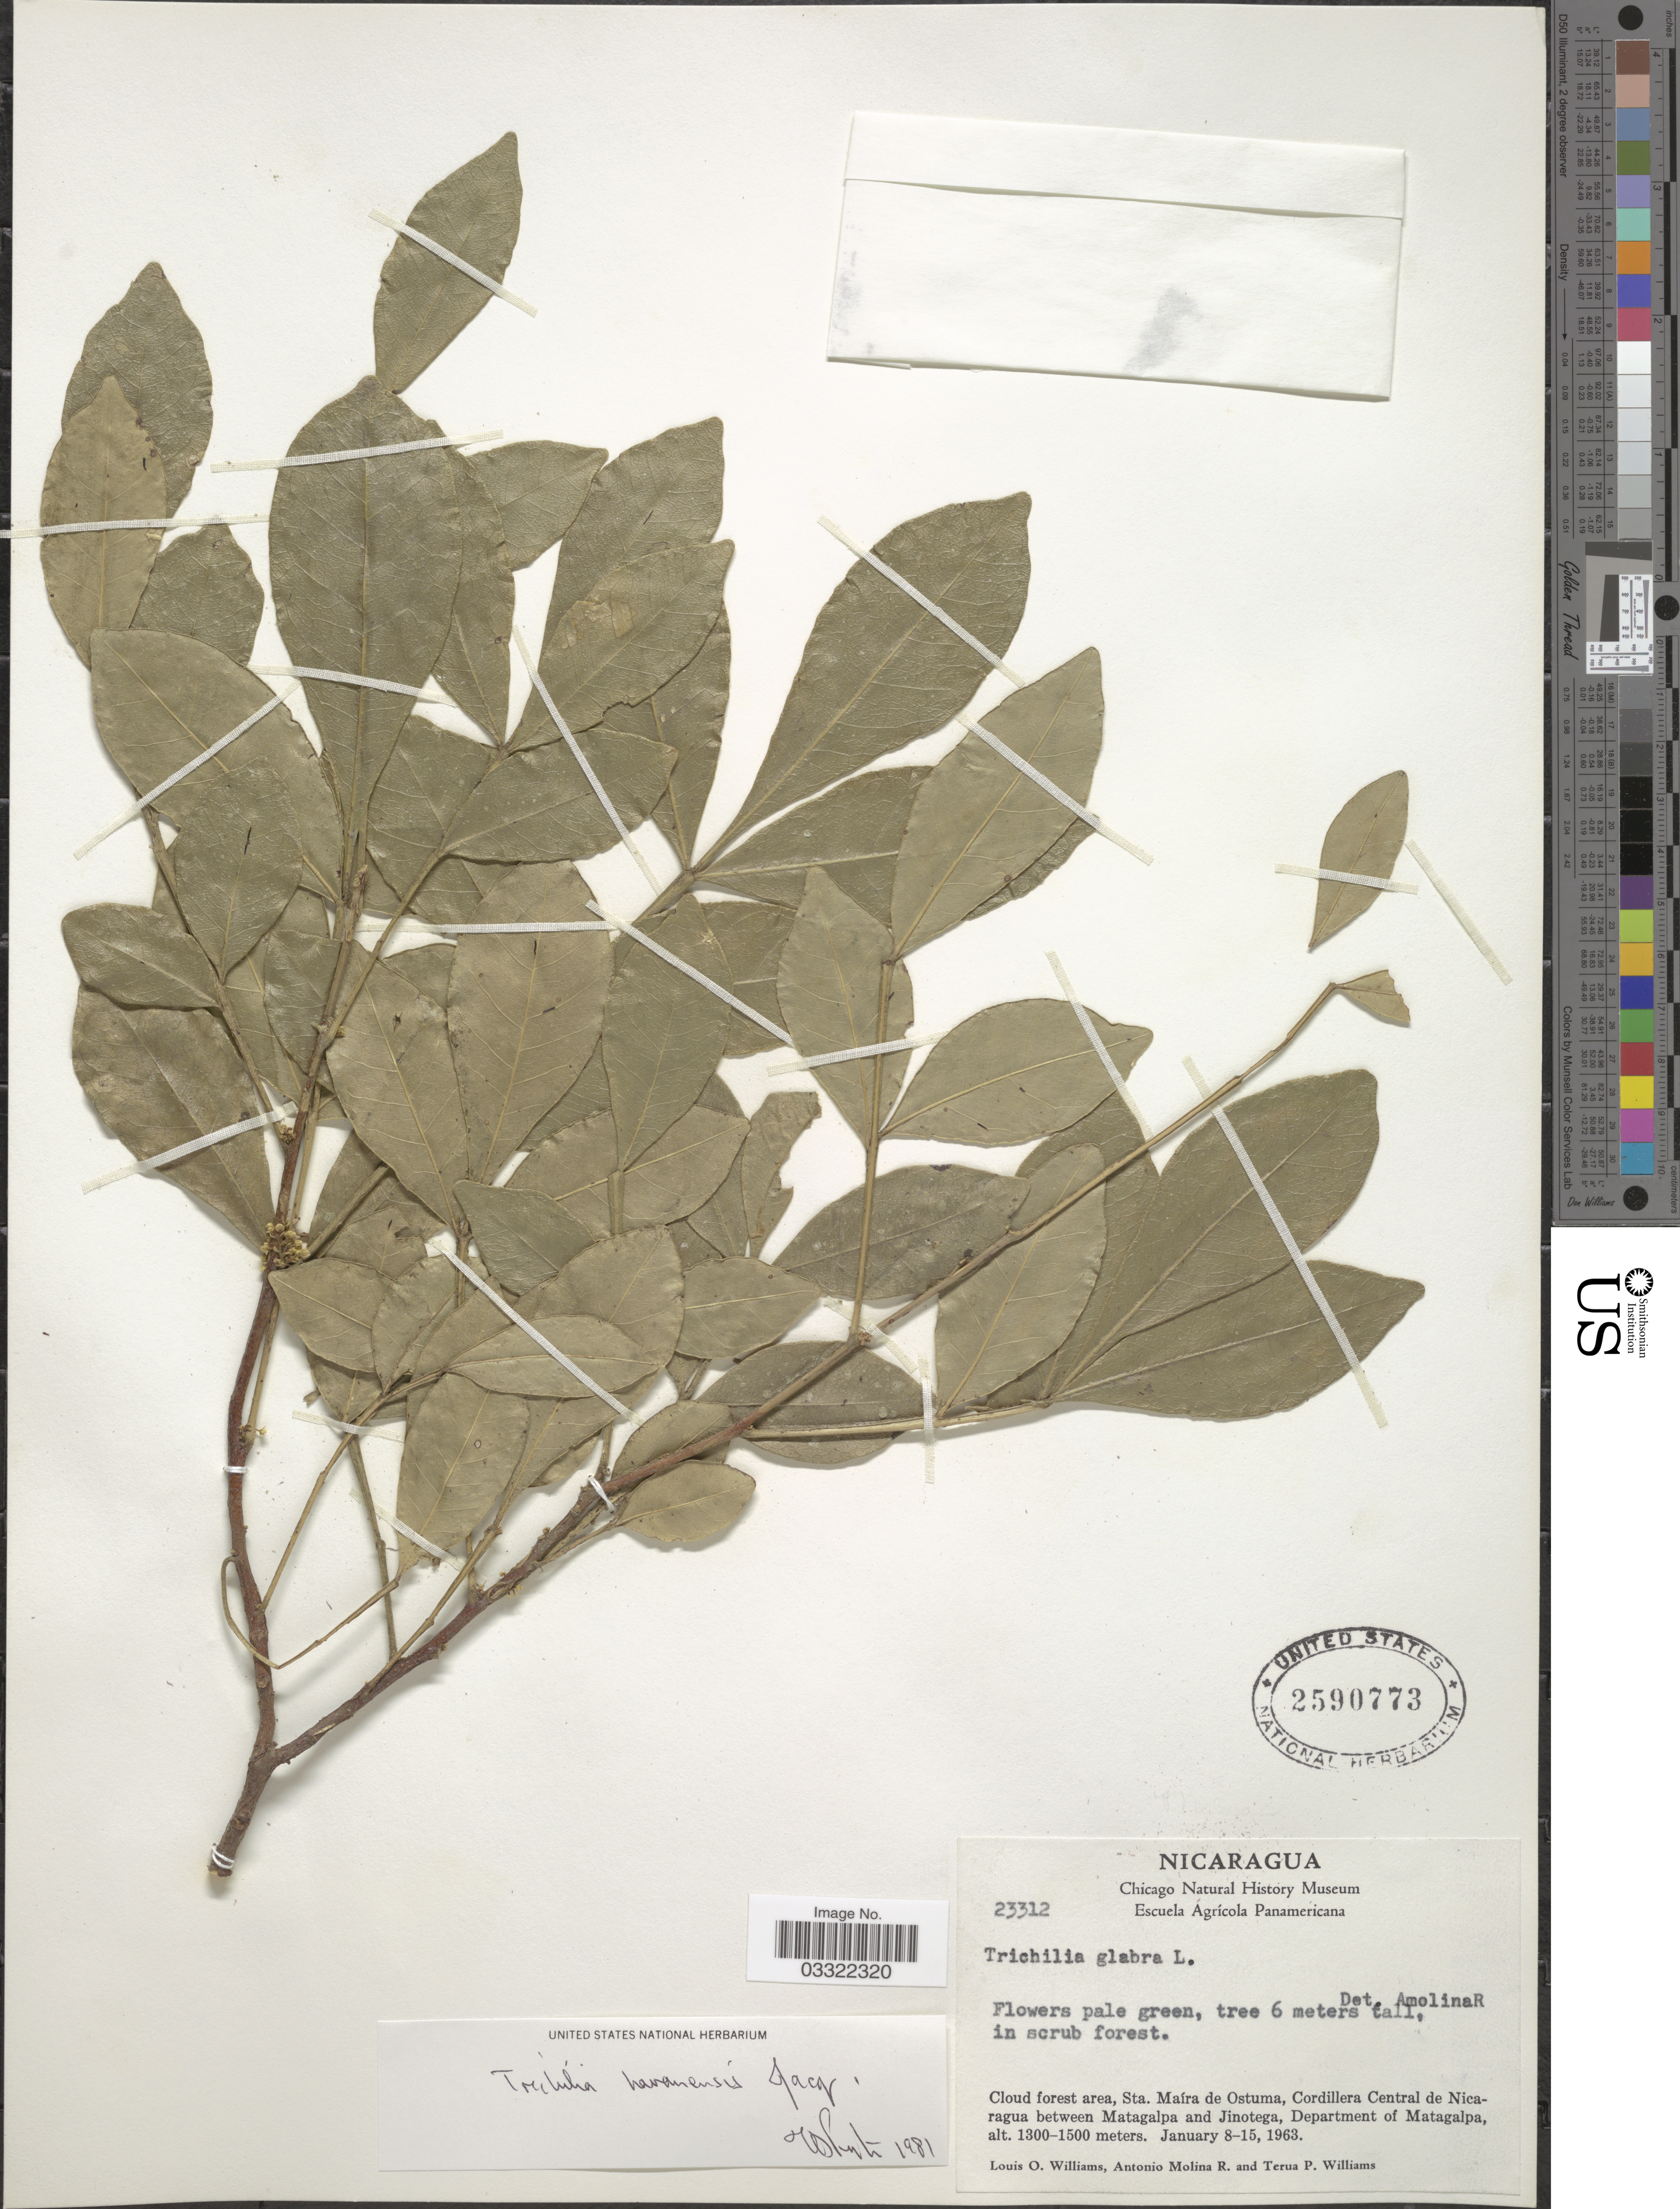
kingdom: Plantae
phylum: Tracheophyta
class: Magnoliopsida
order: Sapindales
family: Meliaceae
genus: Trichilia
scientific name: Trichilia havanensis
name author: Jacq.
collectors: L. O. Williams, A. Molina R. & T. Williams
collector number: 23312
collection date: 1963-01-08/1963-01-15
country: Nicaragua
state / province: Matagalpa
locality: Sta. Maíra de Ostuma, Cordillera Central de Nicaragua between Mataglapa and Jinetoga, Department of Matagalpa.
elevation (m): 1300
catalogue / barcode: US 2590773